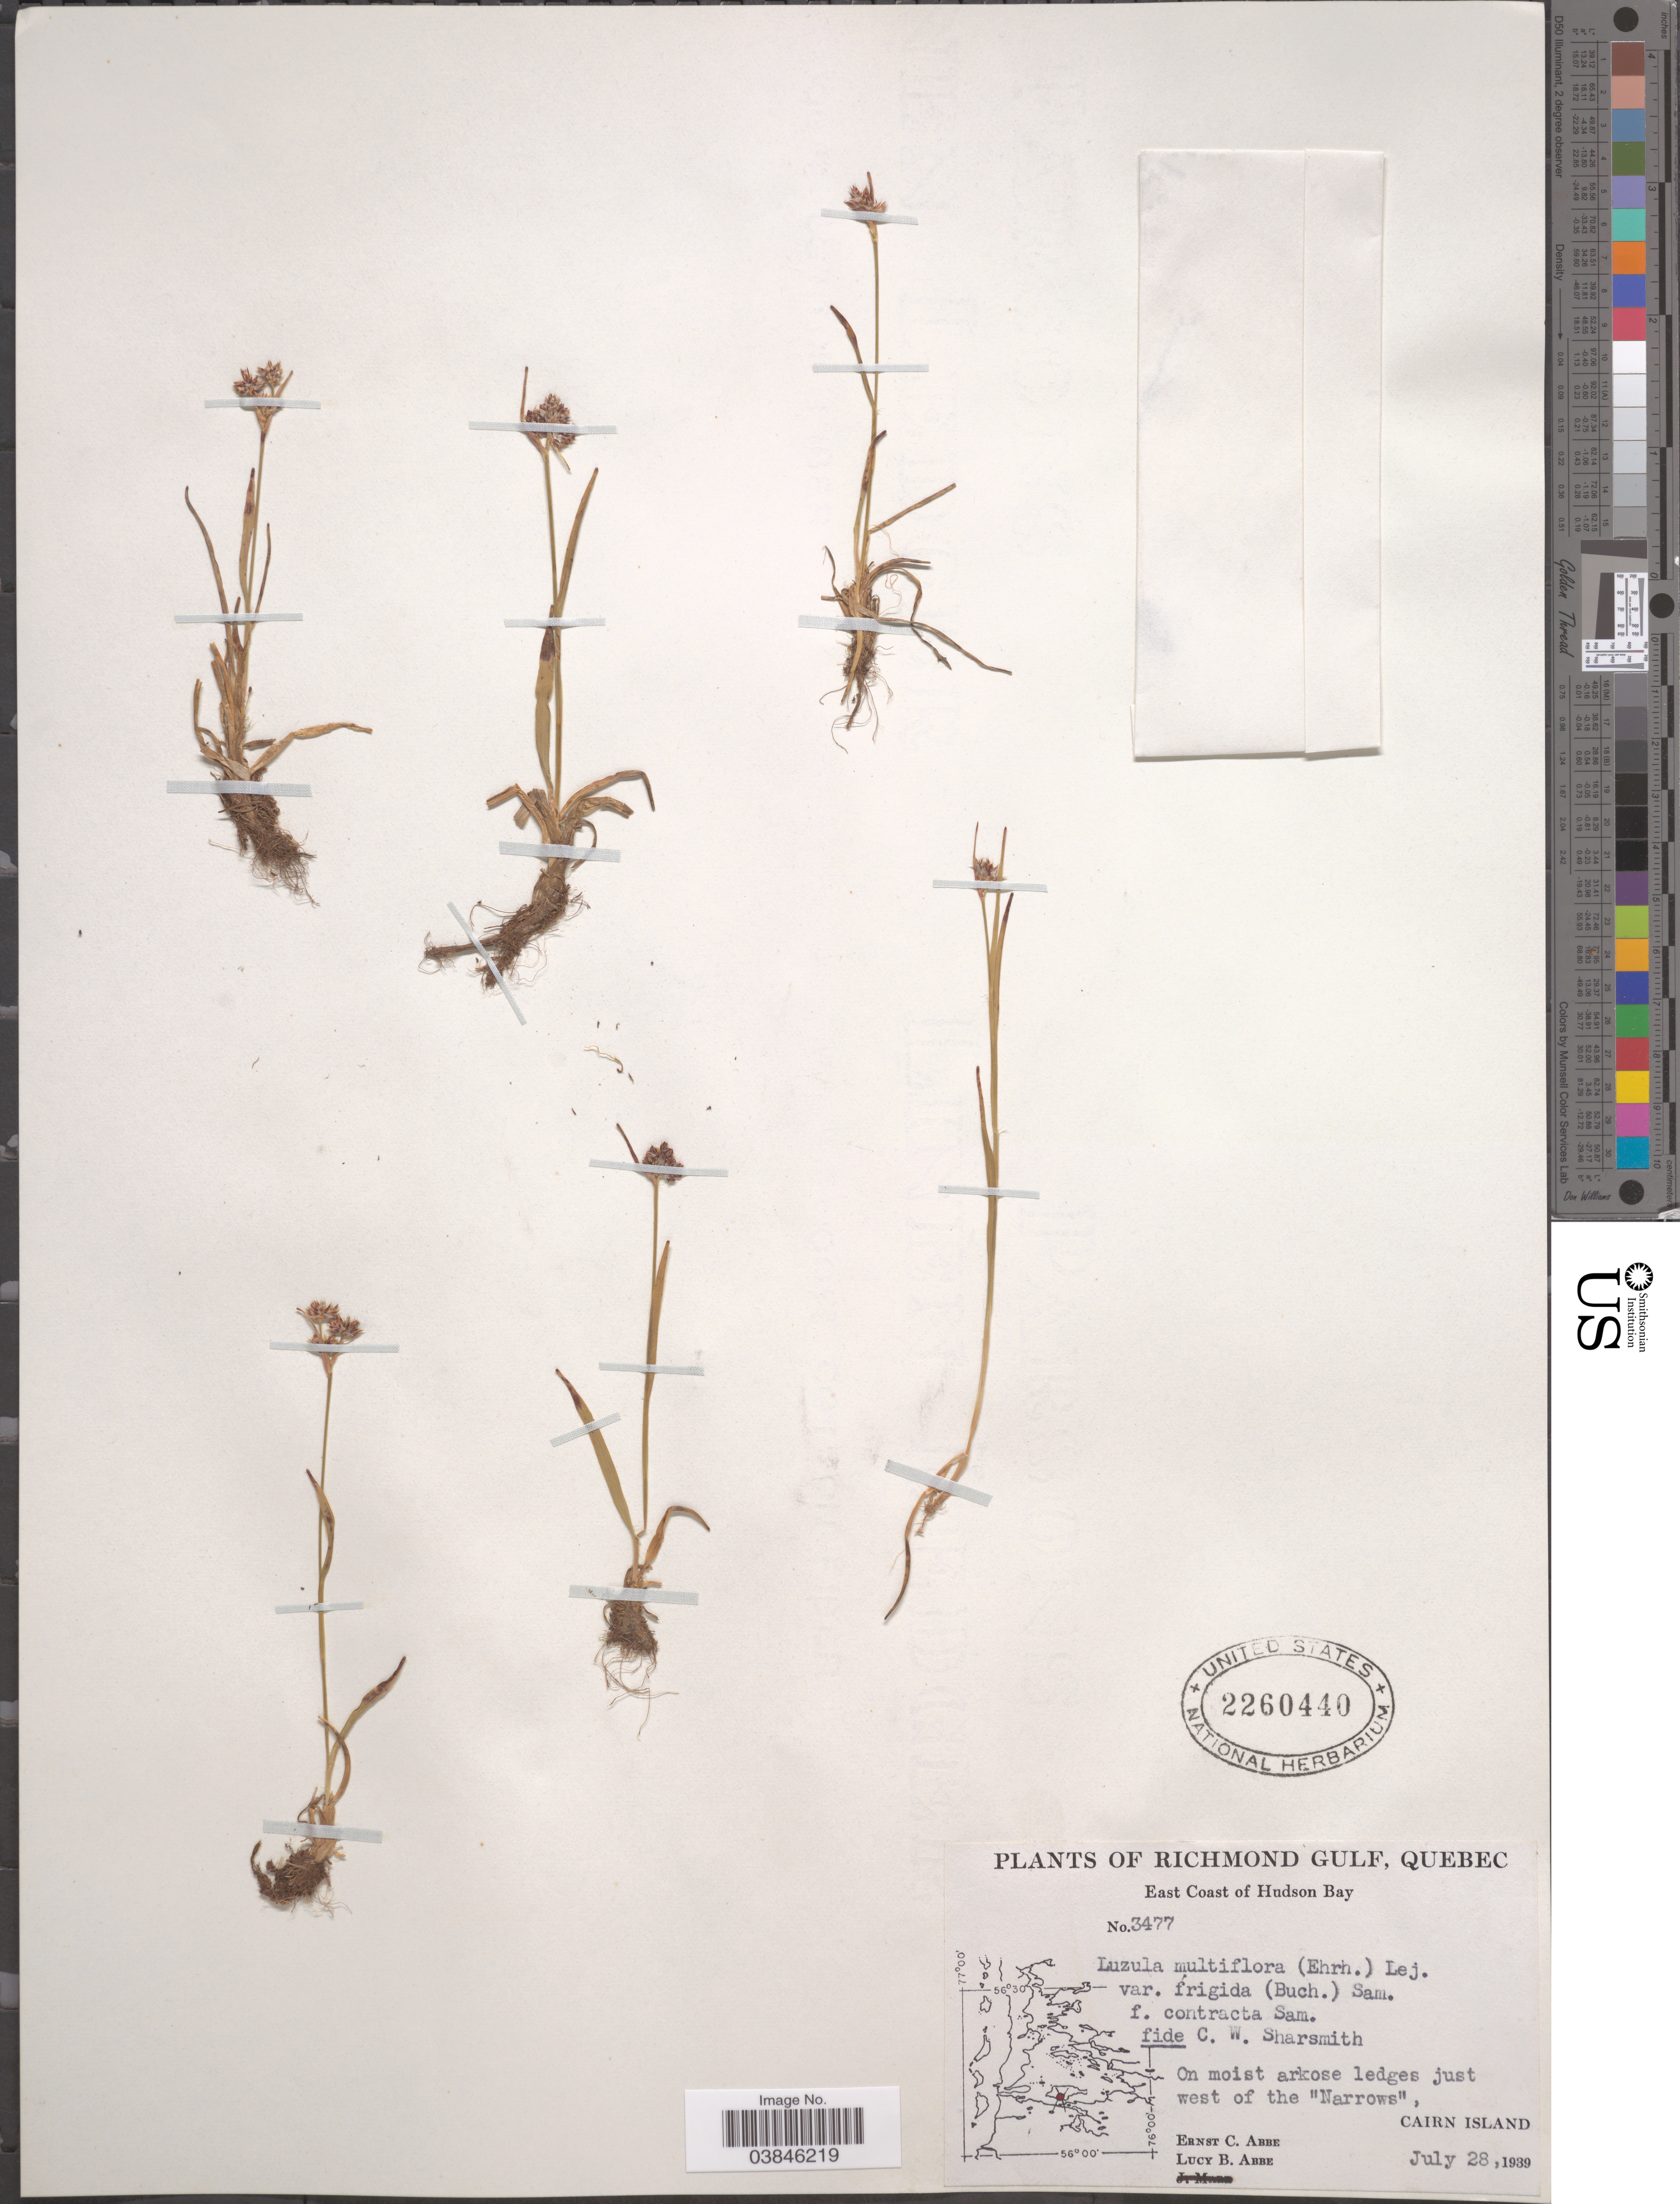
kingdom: Plantae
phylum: Tracheophyta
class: Liliopsida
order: Poales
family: Juncaceae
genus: Luzula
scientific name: Luzula multiflora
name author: (Ehrh.) Lej.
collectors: E. C. Abbe & L. B. Abbe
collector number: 3477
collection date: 1939-07-28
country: Canada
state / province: Quebec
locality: Richmond Gulf. East Coast of Hudson Bay. Just west of the "Narrows", Cairn Island.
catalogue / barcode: US 2260440